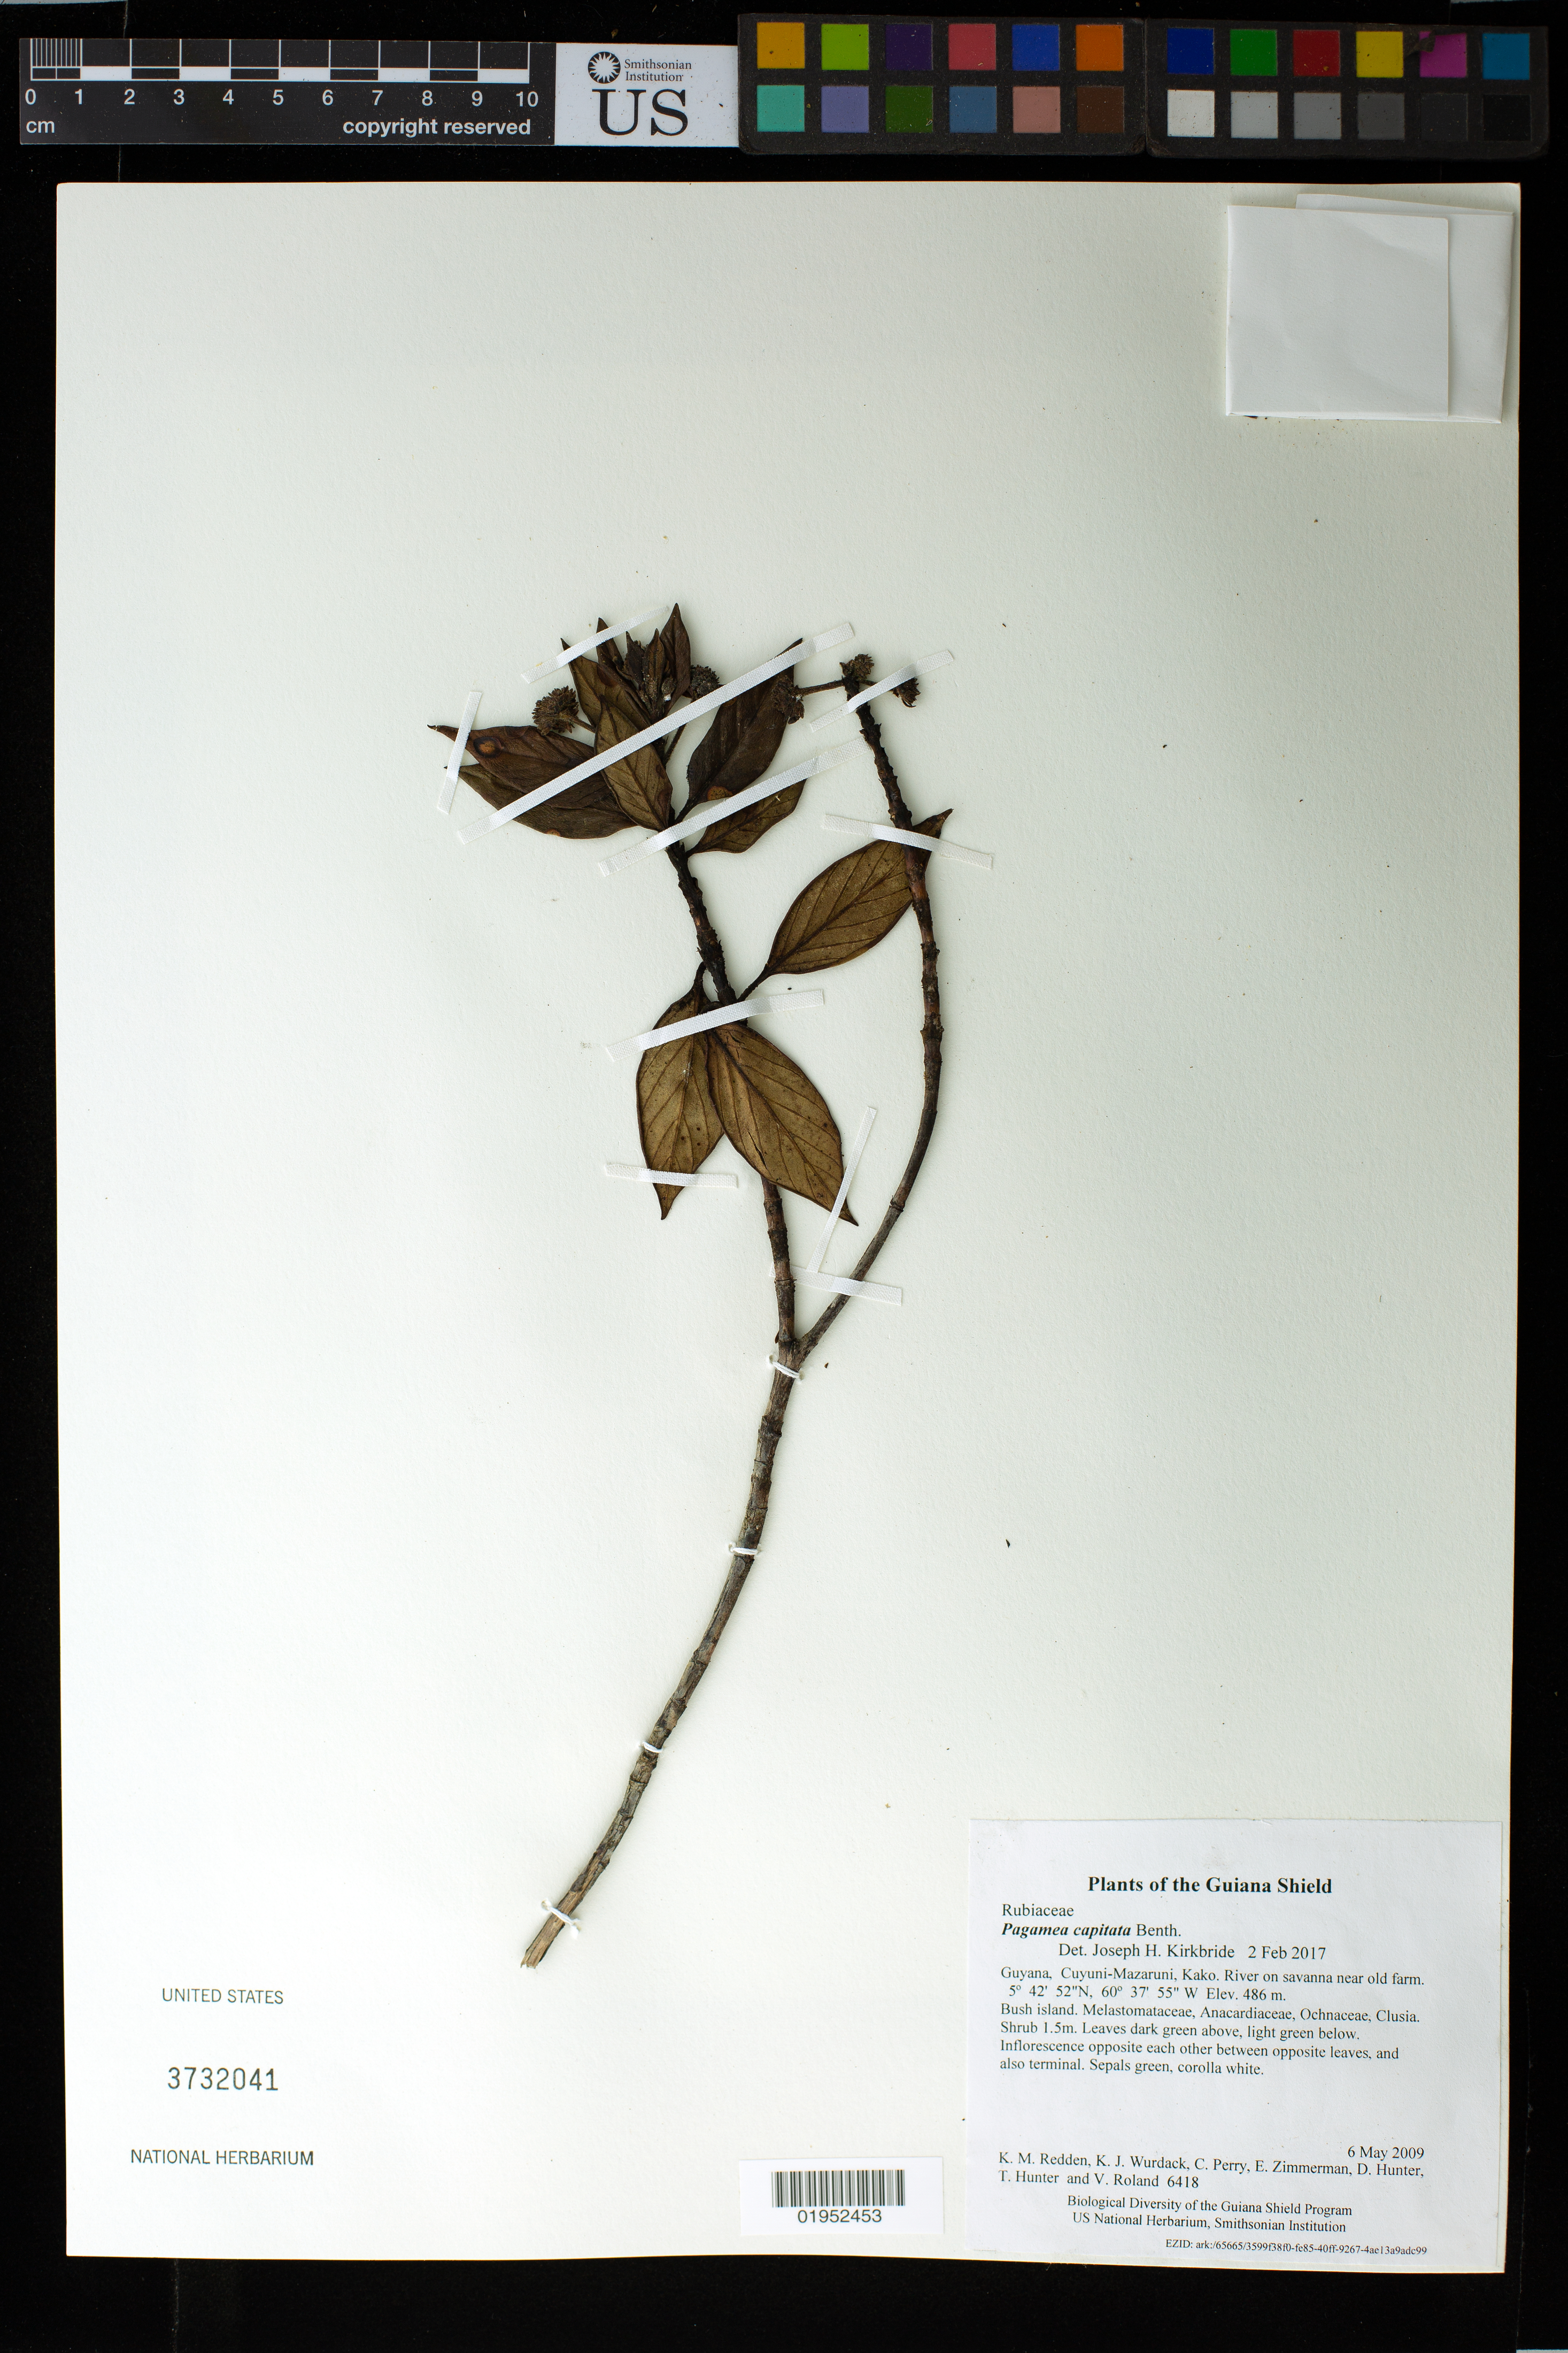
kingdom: Plantae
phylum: Tracheophyta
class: Magnoliopsida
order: Gentianales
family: Rubiaceae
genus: Pagamea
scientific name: Pagamea capitata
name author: Benth.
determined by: Kirkbride, J. H.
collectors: K. M. Redden, K. Wurdack, C. Perry, E. Zimmerman, D. Hunter, T. Hunter & V. Roland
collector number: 6418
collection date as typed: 6 May 2009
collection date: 2009-05-06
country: Guyana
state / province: Cuyuni-Mazaruni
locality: Kako. River on savanna near old farm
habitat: Bush island. Melastomataceae, Anacardiaceae, Ochnaceae, Clusia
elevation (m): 486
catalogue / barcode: US 3732041